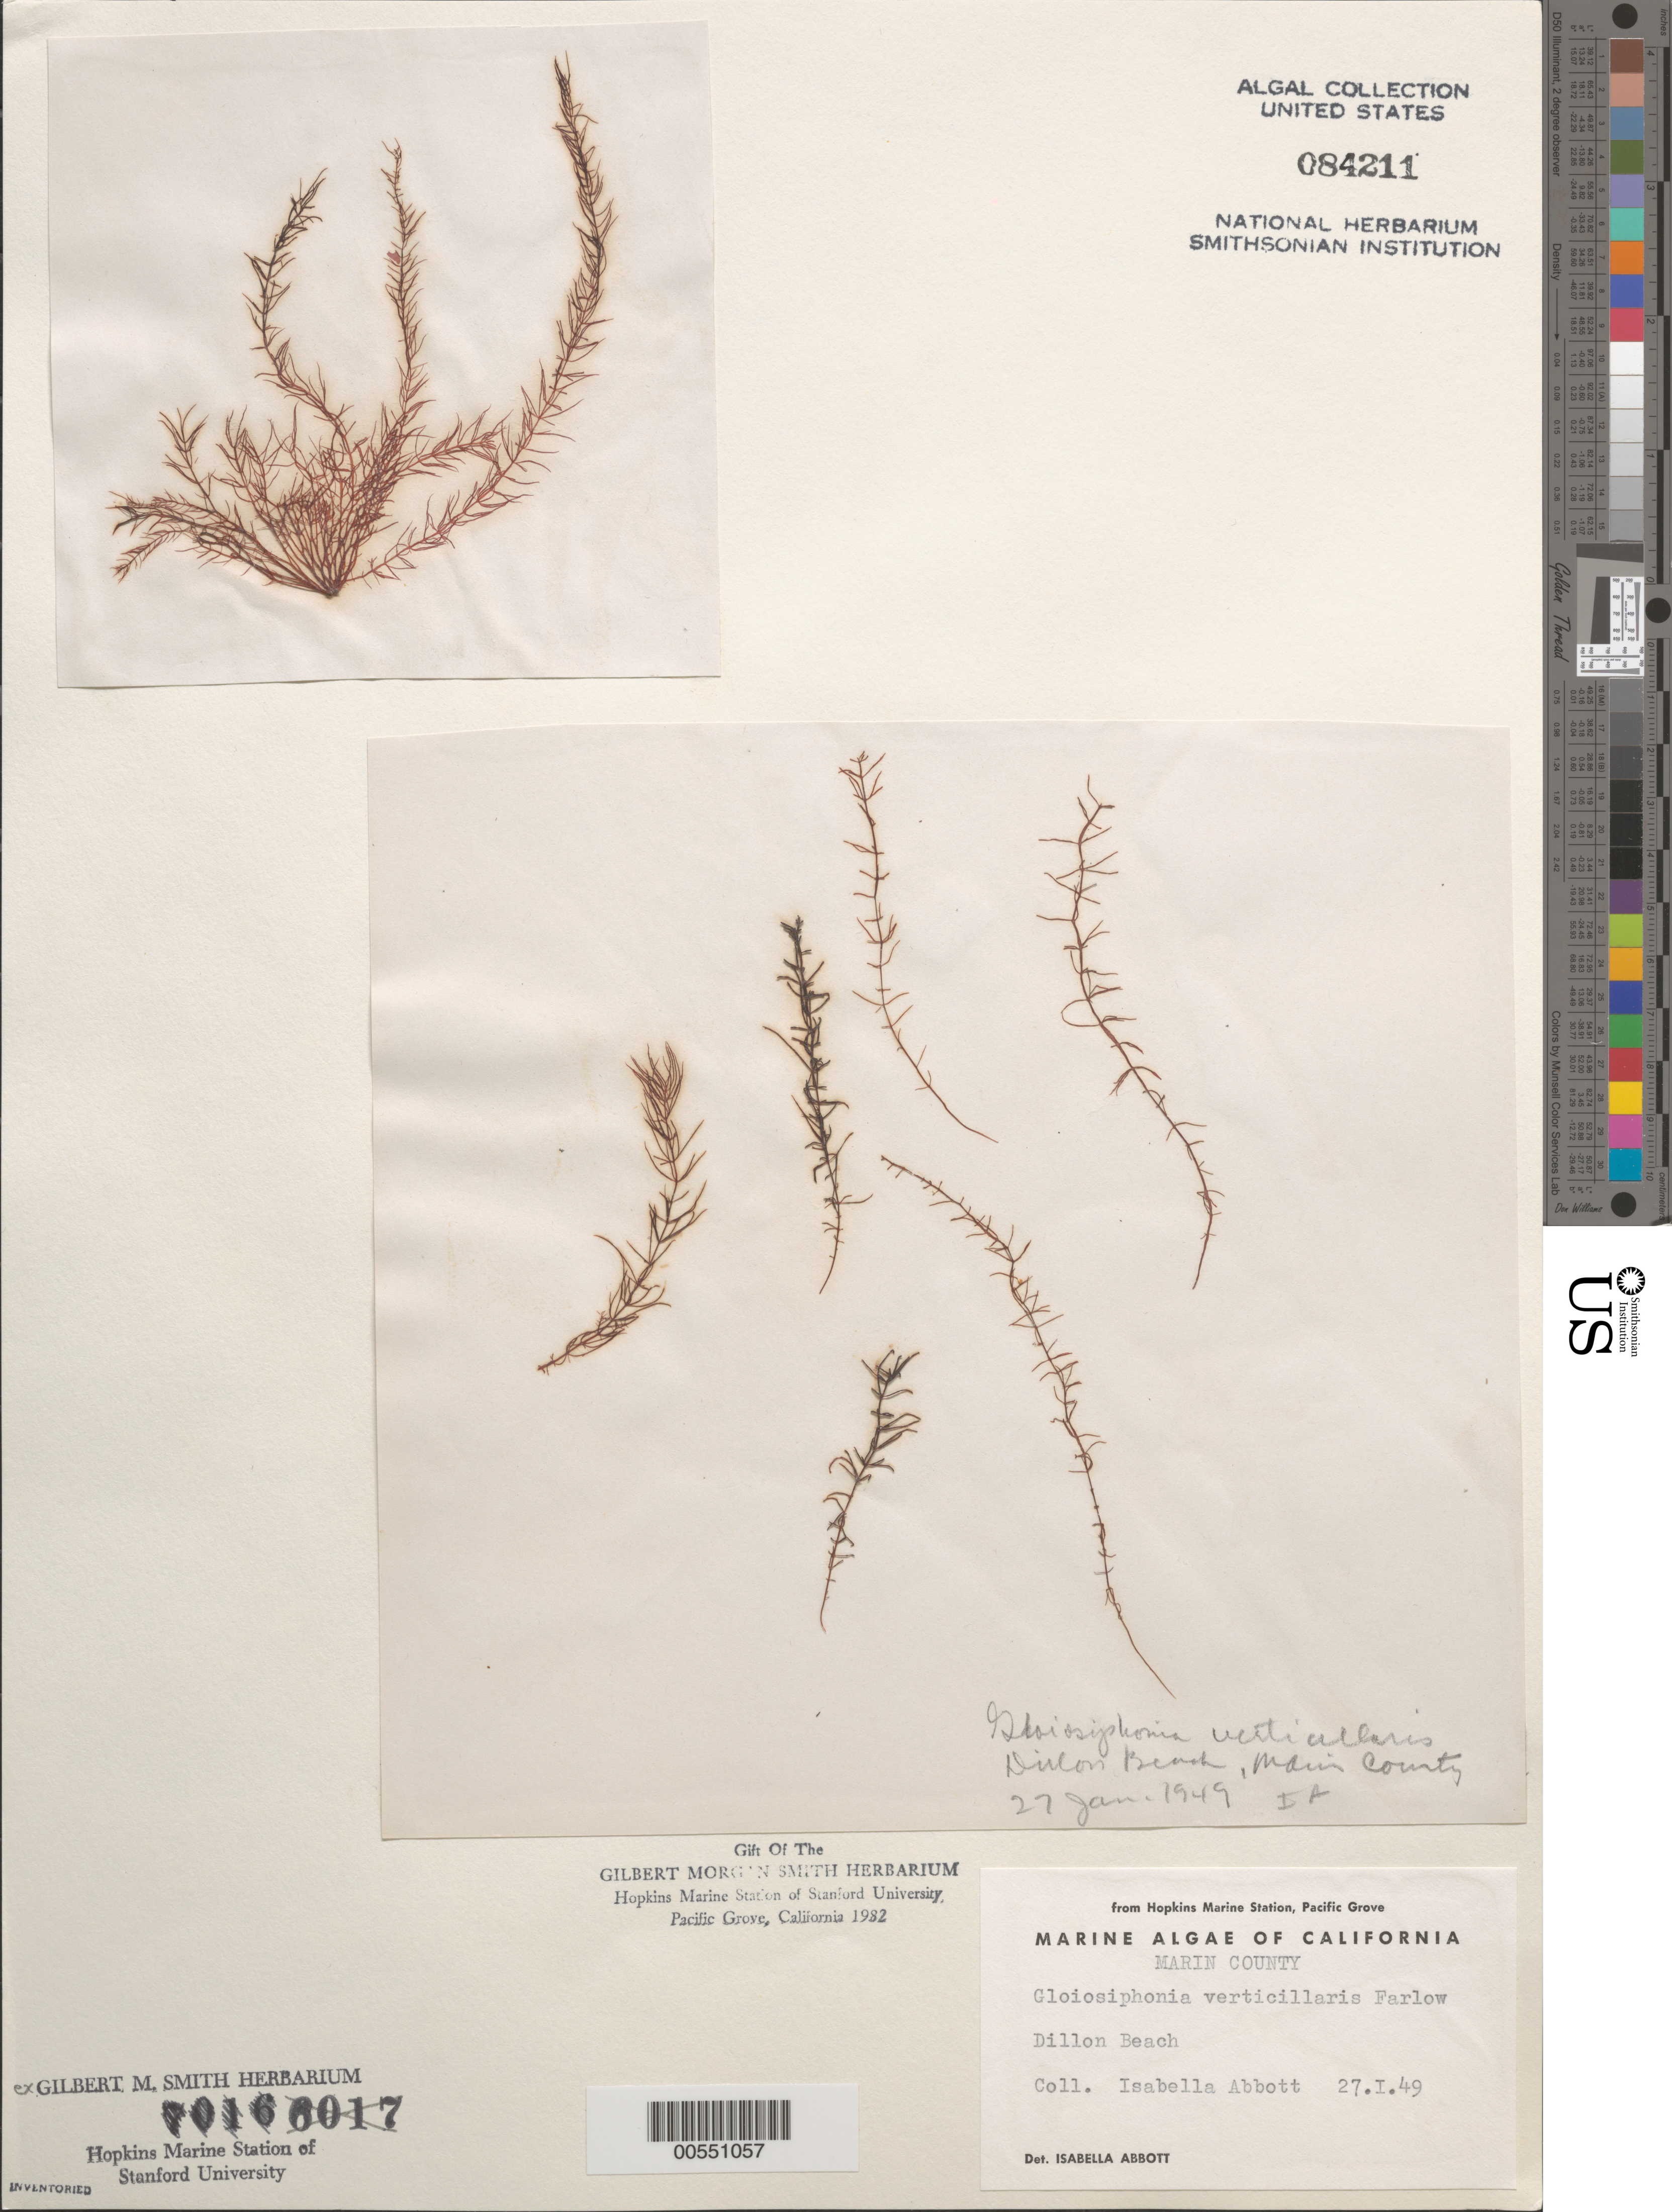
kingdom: Plantae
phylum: Rhodophyta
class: Florideophyceae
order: Gigartinales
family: Gloiosiphoniaceae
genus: Gloiosiphonia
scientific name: Gloiosiphonia verticillaris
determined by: Abbott, Isabella A.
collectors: I. A. Abbott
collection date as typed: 27 Jan 1949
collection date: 1949-01-27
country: United States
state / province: California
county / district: Marin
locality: Dillons Beach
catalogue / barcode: US 84211